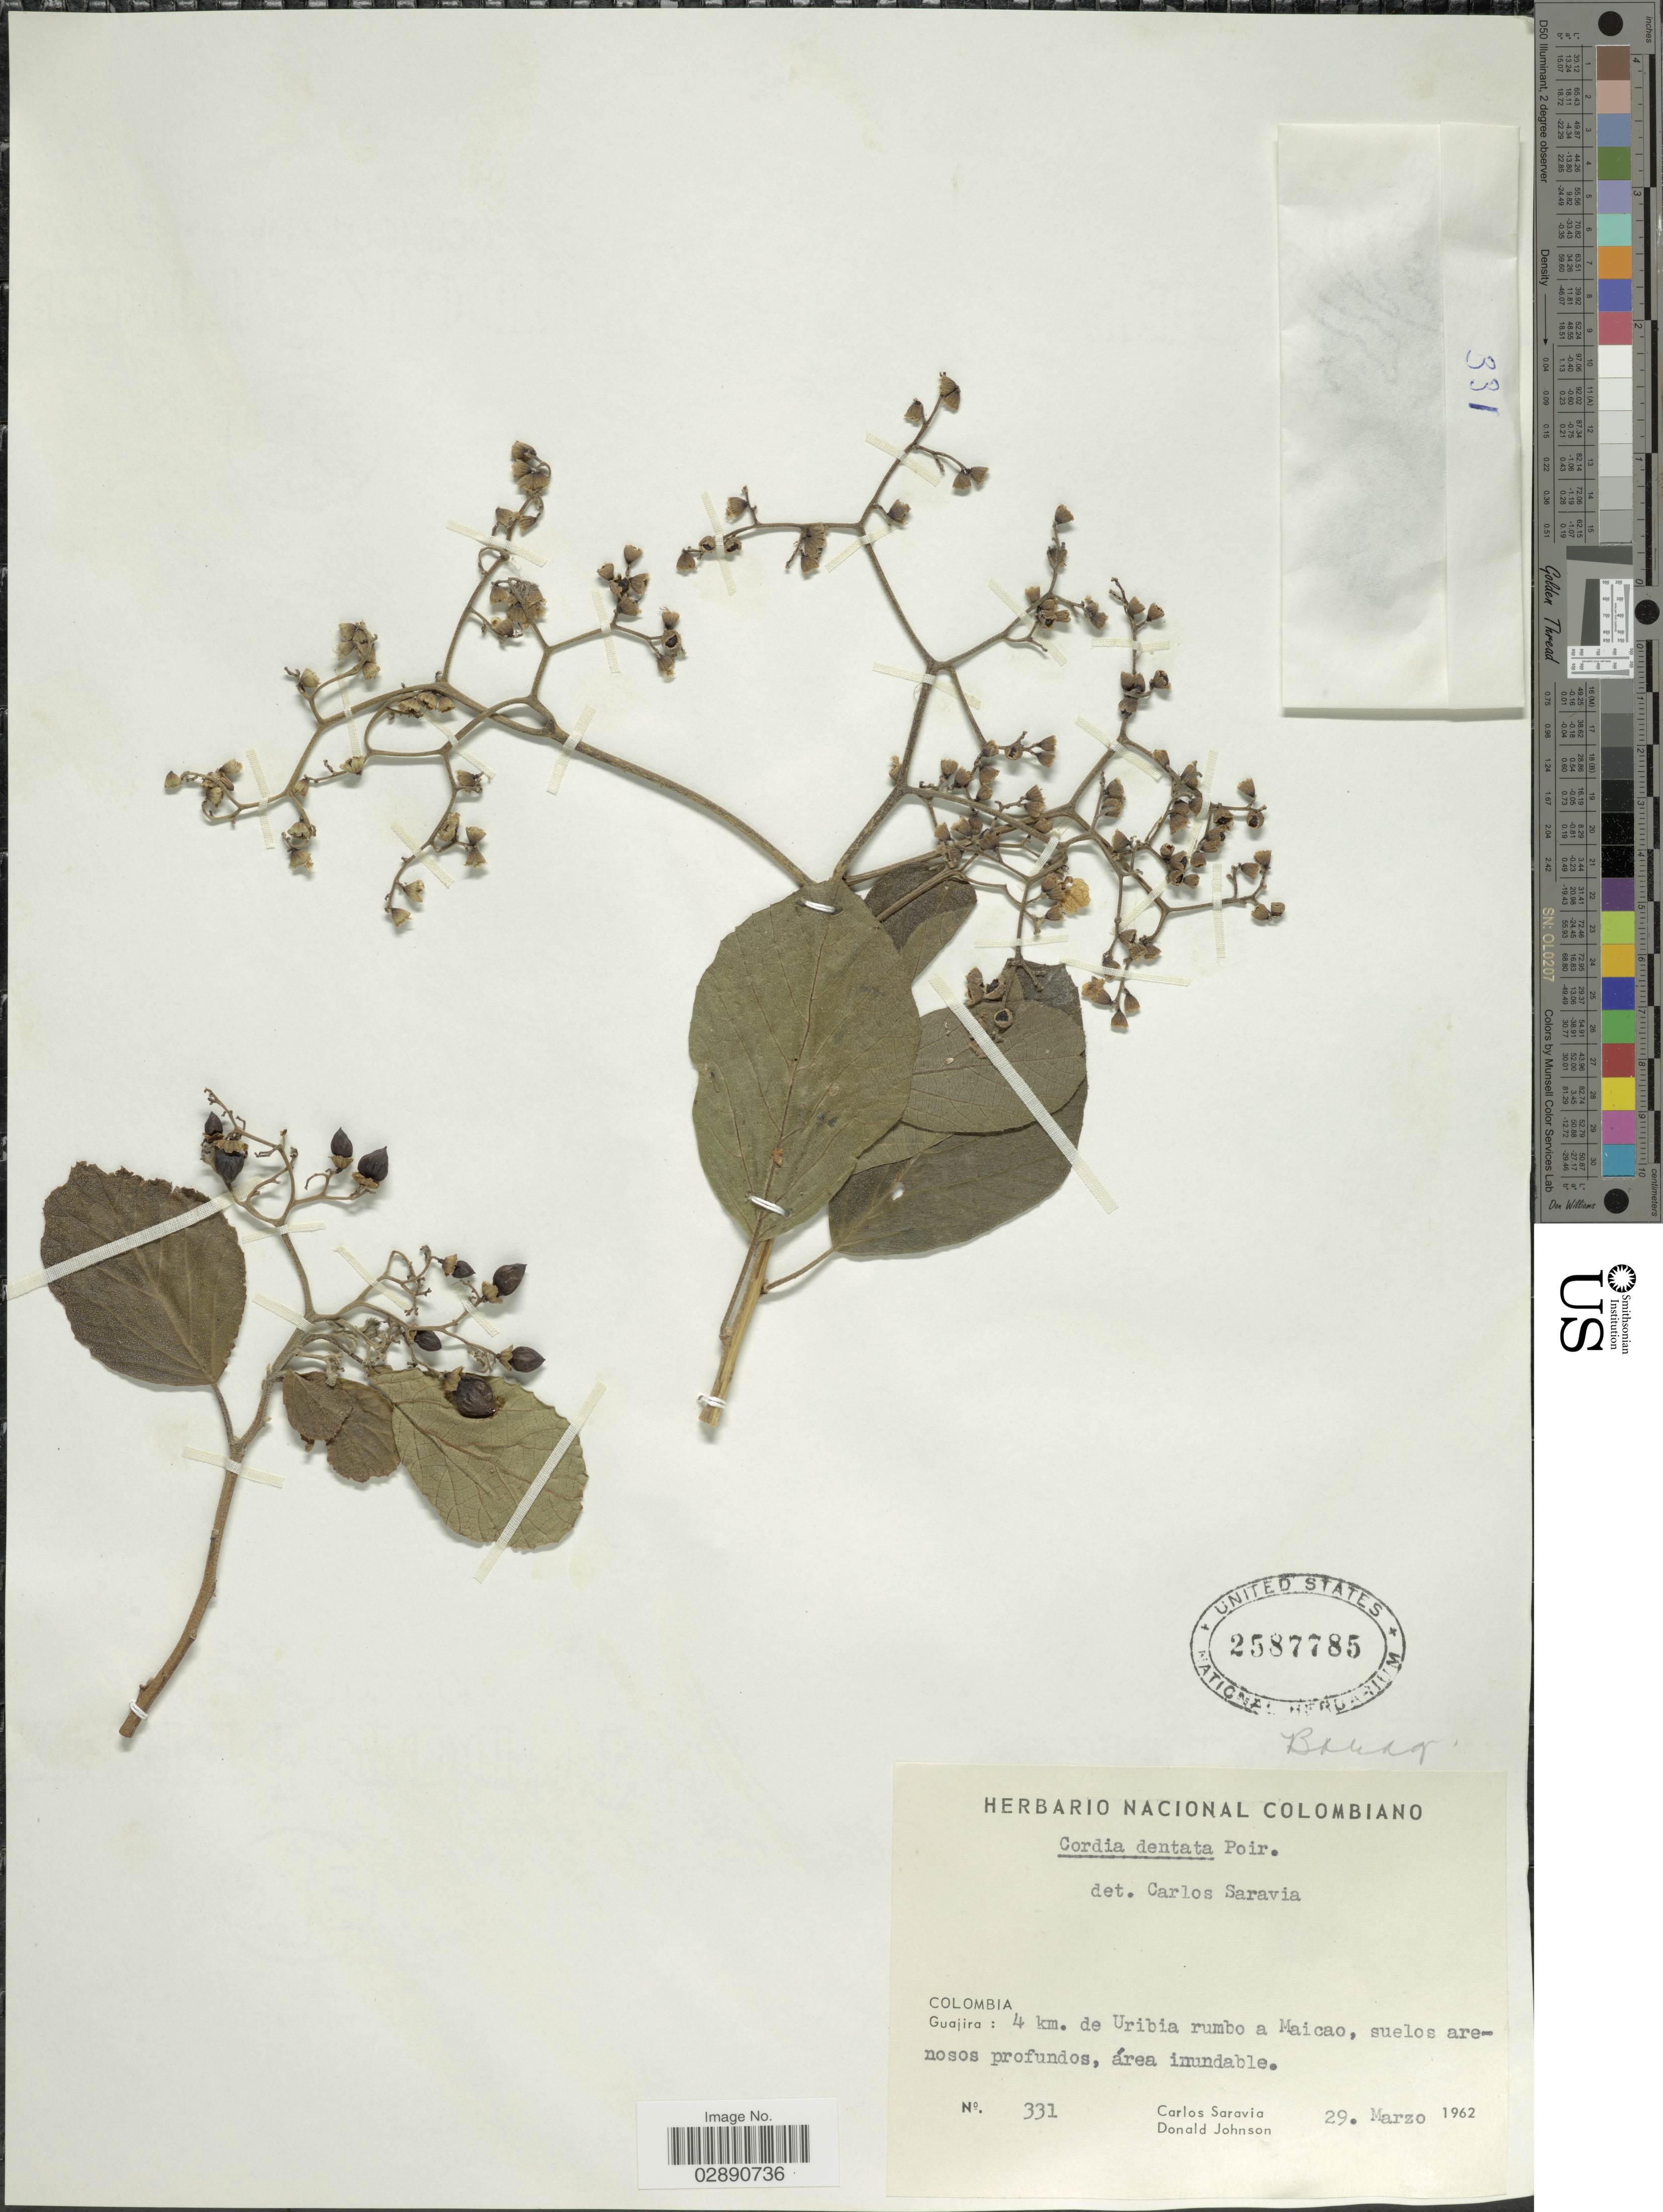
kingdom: Plantae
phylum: Tracheophyta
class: Magnoliopsida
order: Boraginales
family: Cordiaceae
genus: Cordia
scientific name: Cordia dentata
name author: Poir.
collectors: C. Saravia & D. Johnson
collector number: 331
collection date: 1962-03-29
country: Colombia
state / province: La Guajira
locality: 4 km. de Uribia rumbo a Maicao.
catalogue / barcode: US 2587785